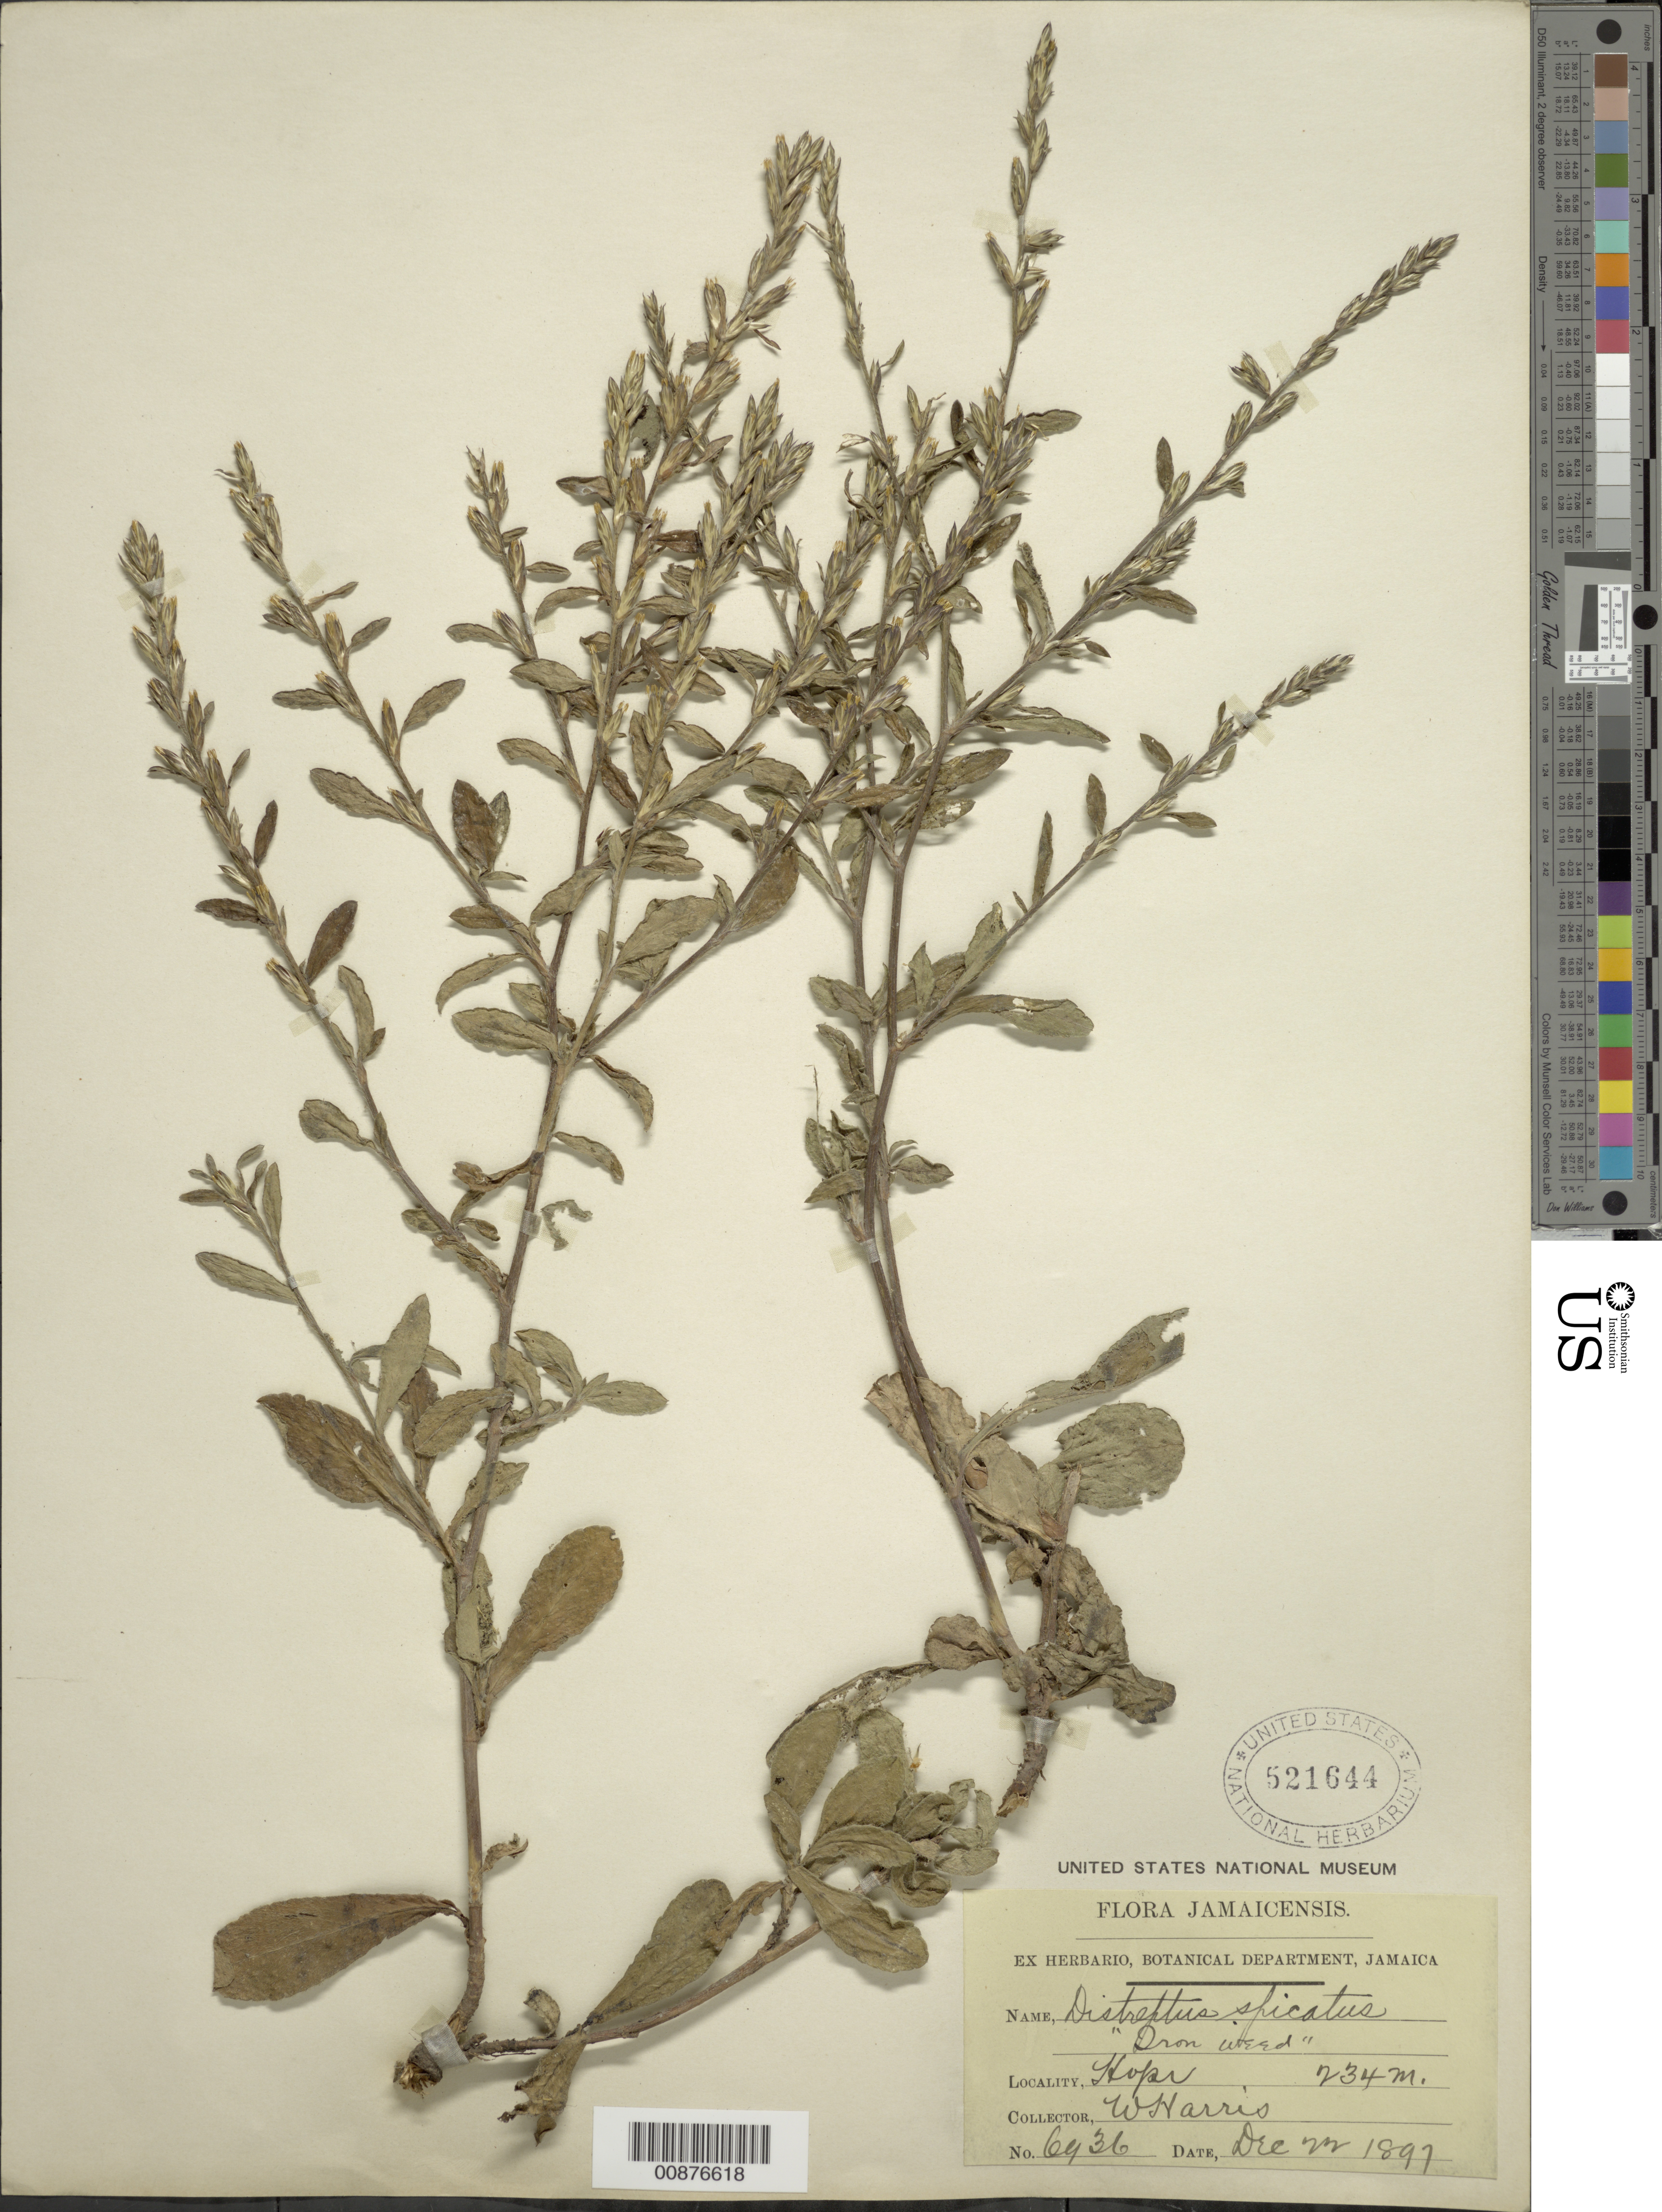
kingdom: Plantae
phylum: Tracheophyta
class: Magnoliopsida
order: Asterales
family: Asteraceae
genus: Pseudelephantopus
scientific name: Pseudelephantopus spicatus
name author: (Juss. ex Aubl.) C.F. Baker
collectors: W. H. Harris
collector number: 6936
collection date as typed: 22 Dec 1897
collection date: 1897-12-22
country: Jamaica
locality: Hope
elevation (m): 234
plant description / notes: Common name: Iron weed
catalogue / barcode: US 521644